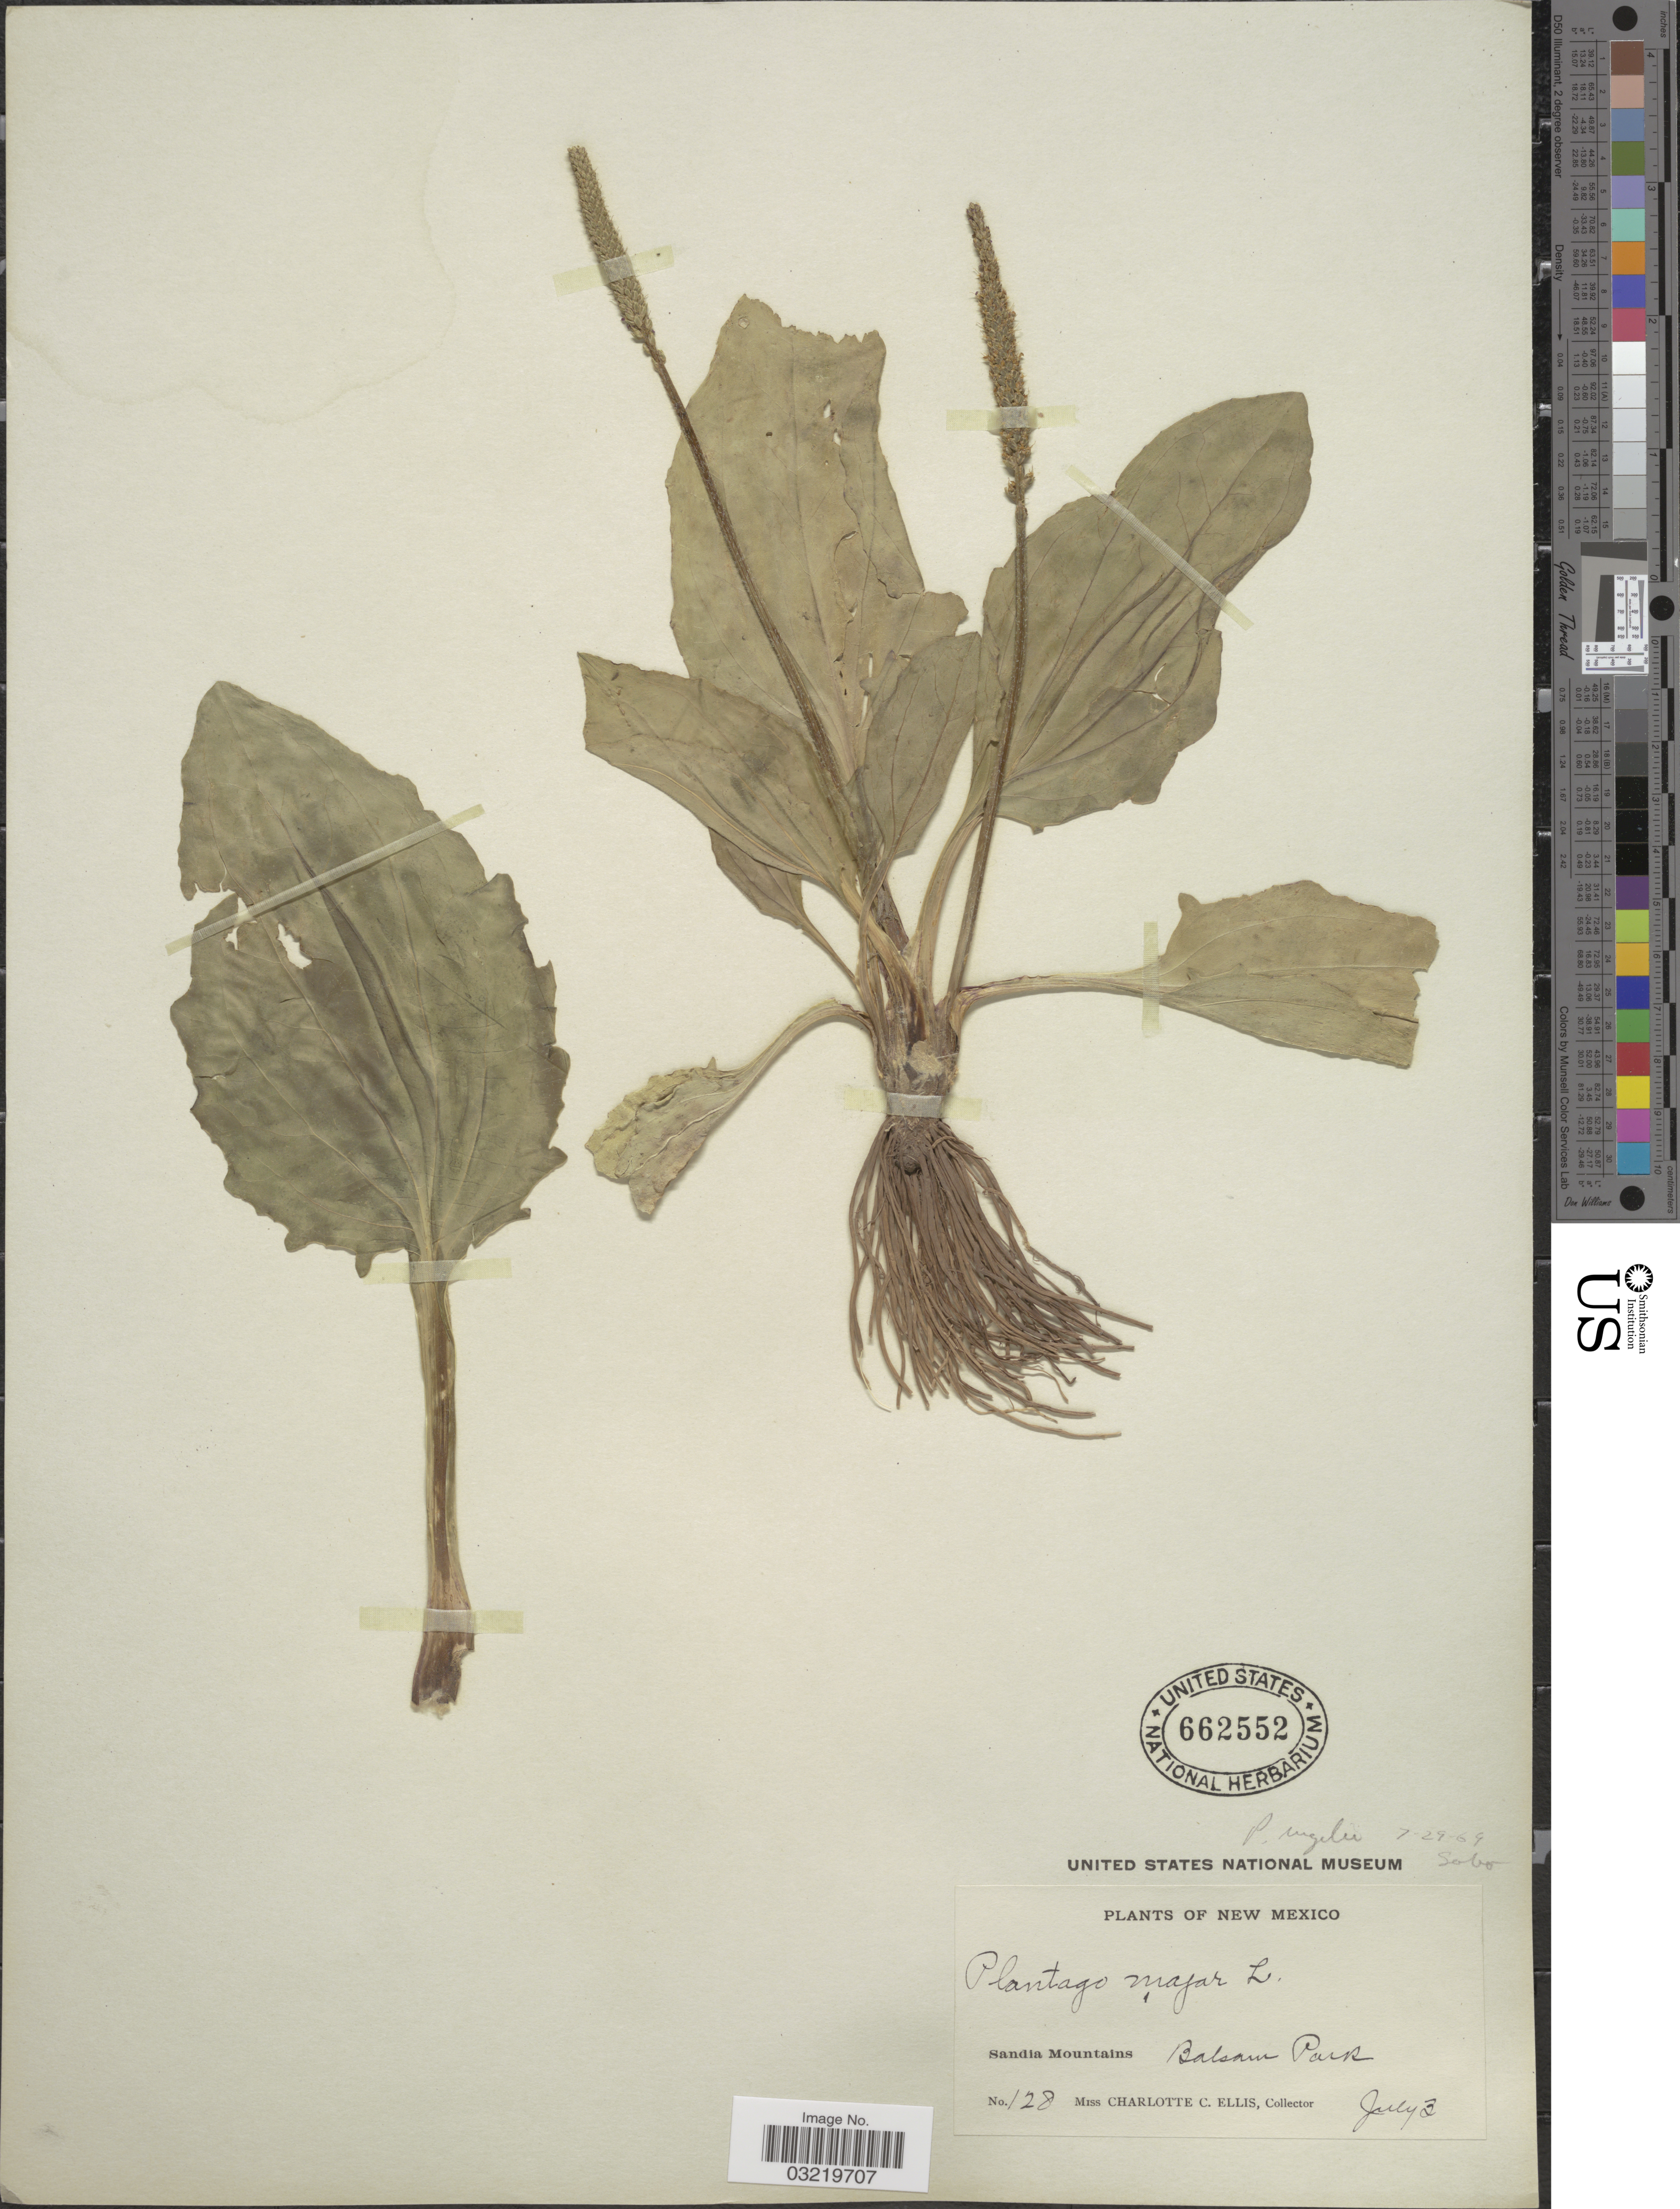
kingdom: Plantae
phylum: Tracheophyta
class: Magnoliopsida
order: Lamiales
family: Plantaginaceae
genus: Plantago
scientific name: Plantago rugelii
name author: Decne.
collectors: C. C. Ellis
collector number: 128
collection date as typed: Transcribed d/m/y: /7/3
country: United States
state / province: New Mexico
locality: Sandia Mountains, Balsam Park.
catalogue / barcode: US 662552